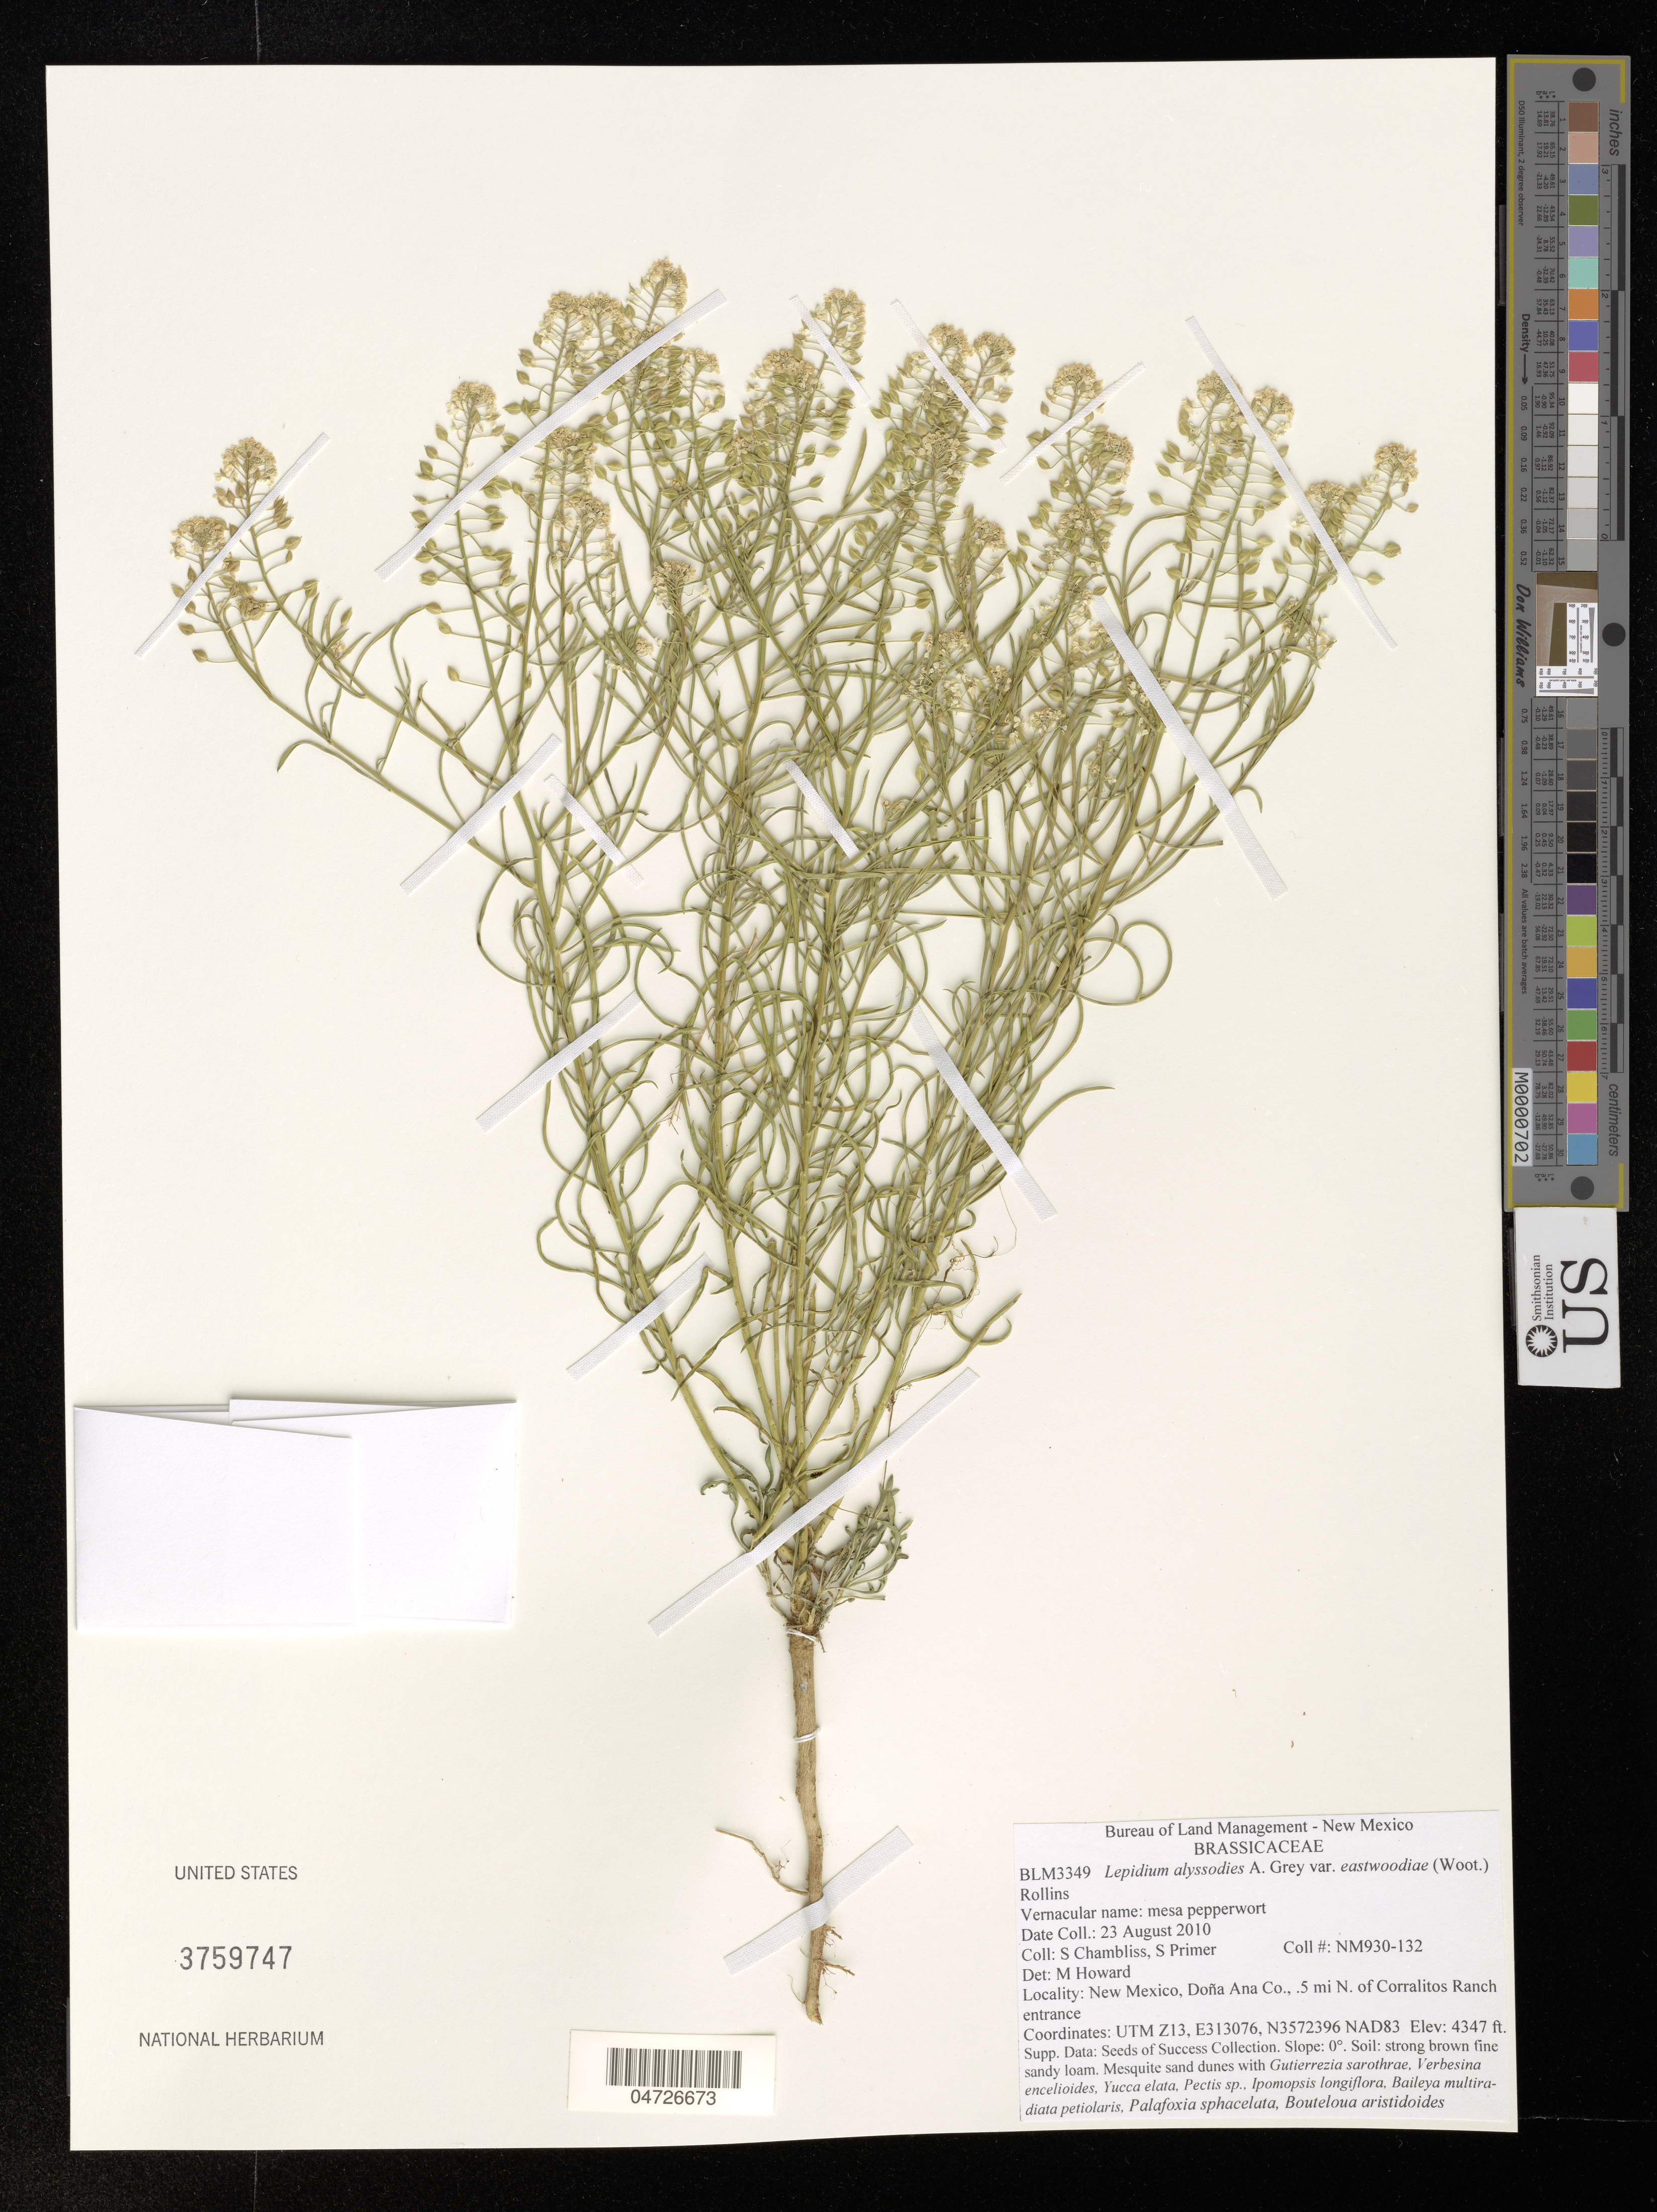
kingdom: Plantae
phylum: Tracheophyta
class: Magnoliopsida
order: Brassicales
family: Brassicaceae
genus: Lepidium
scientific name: Lepidium alyssoides var. eastwoodiae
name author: (Wooton) Rollins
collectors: S. Chambliss & S. Primer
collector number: NM930-132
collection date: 2010-08-23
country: United States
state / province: New Mexico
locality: Doña Ana Co., .5 mi N. of Corralitos Ranch entrance.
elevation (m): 1325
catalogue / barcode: US 3759747